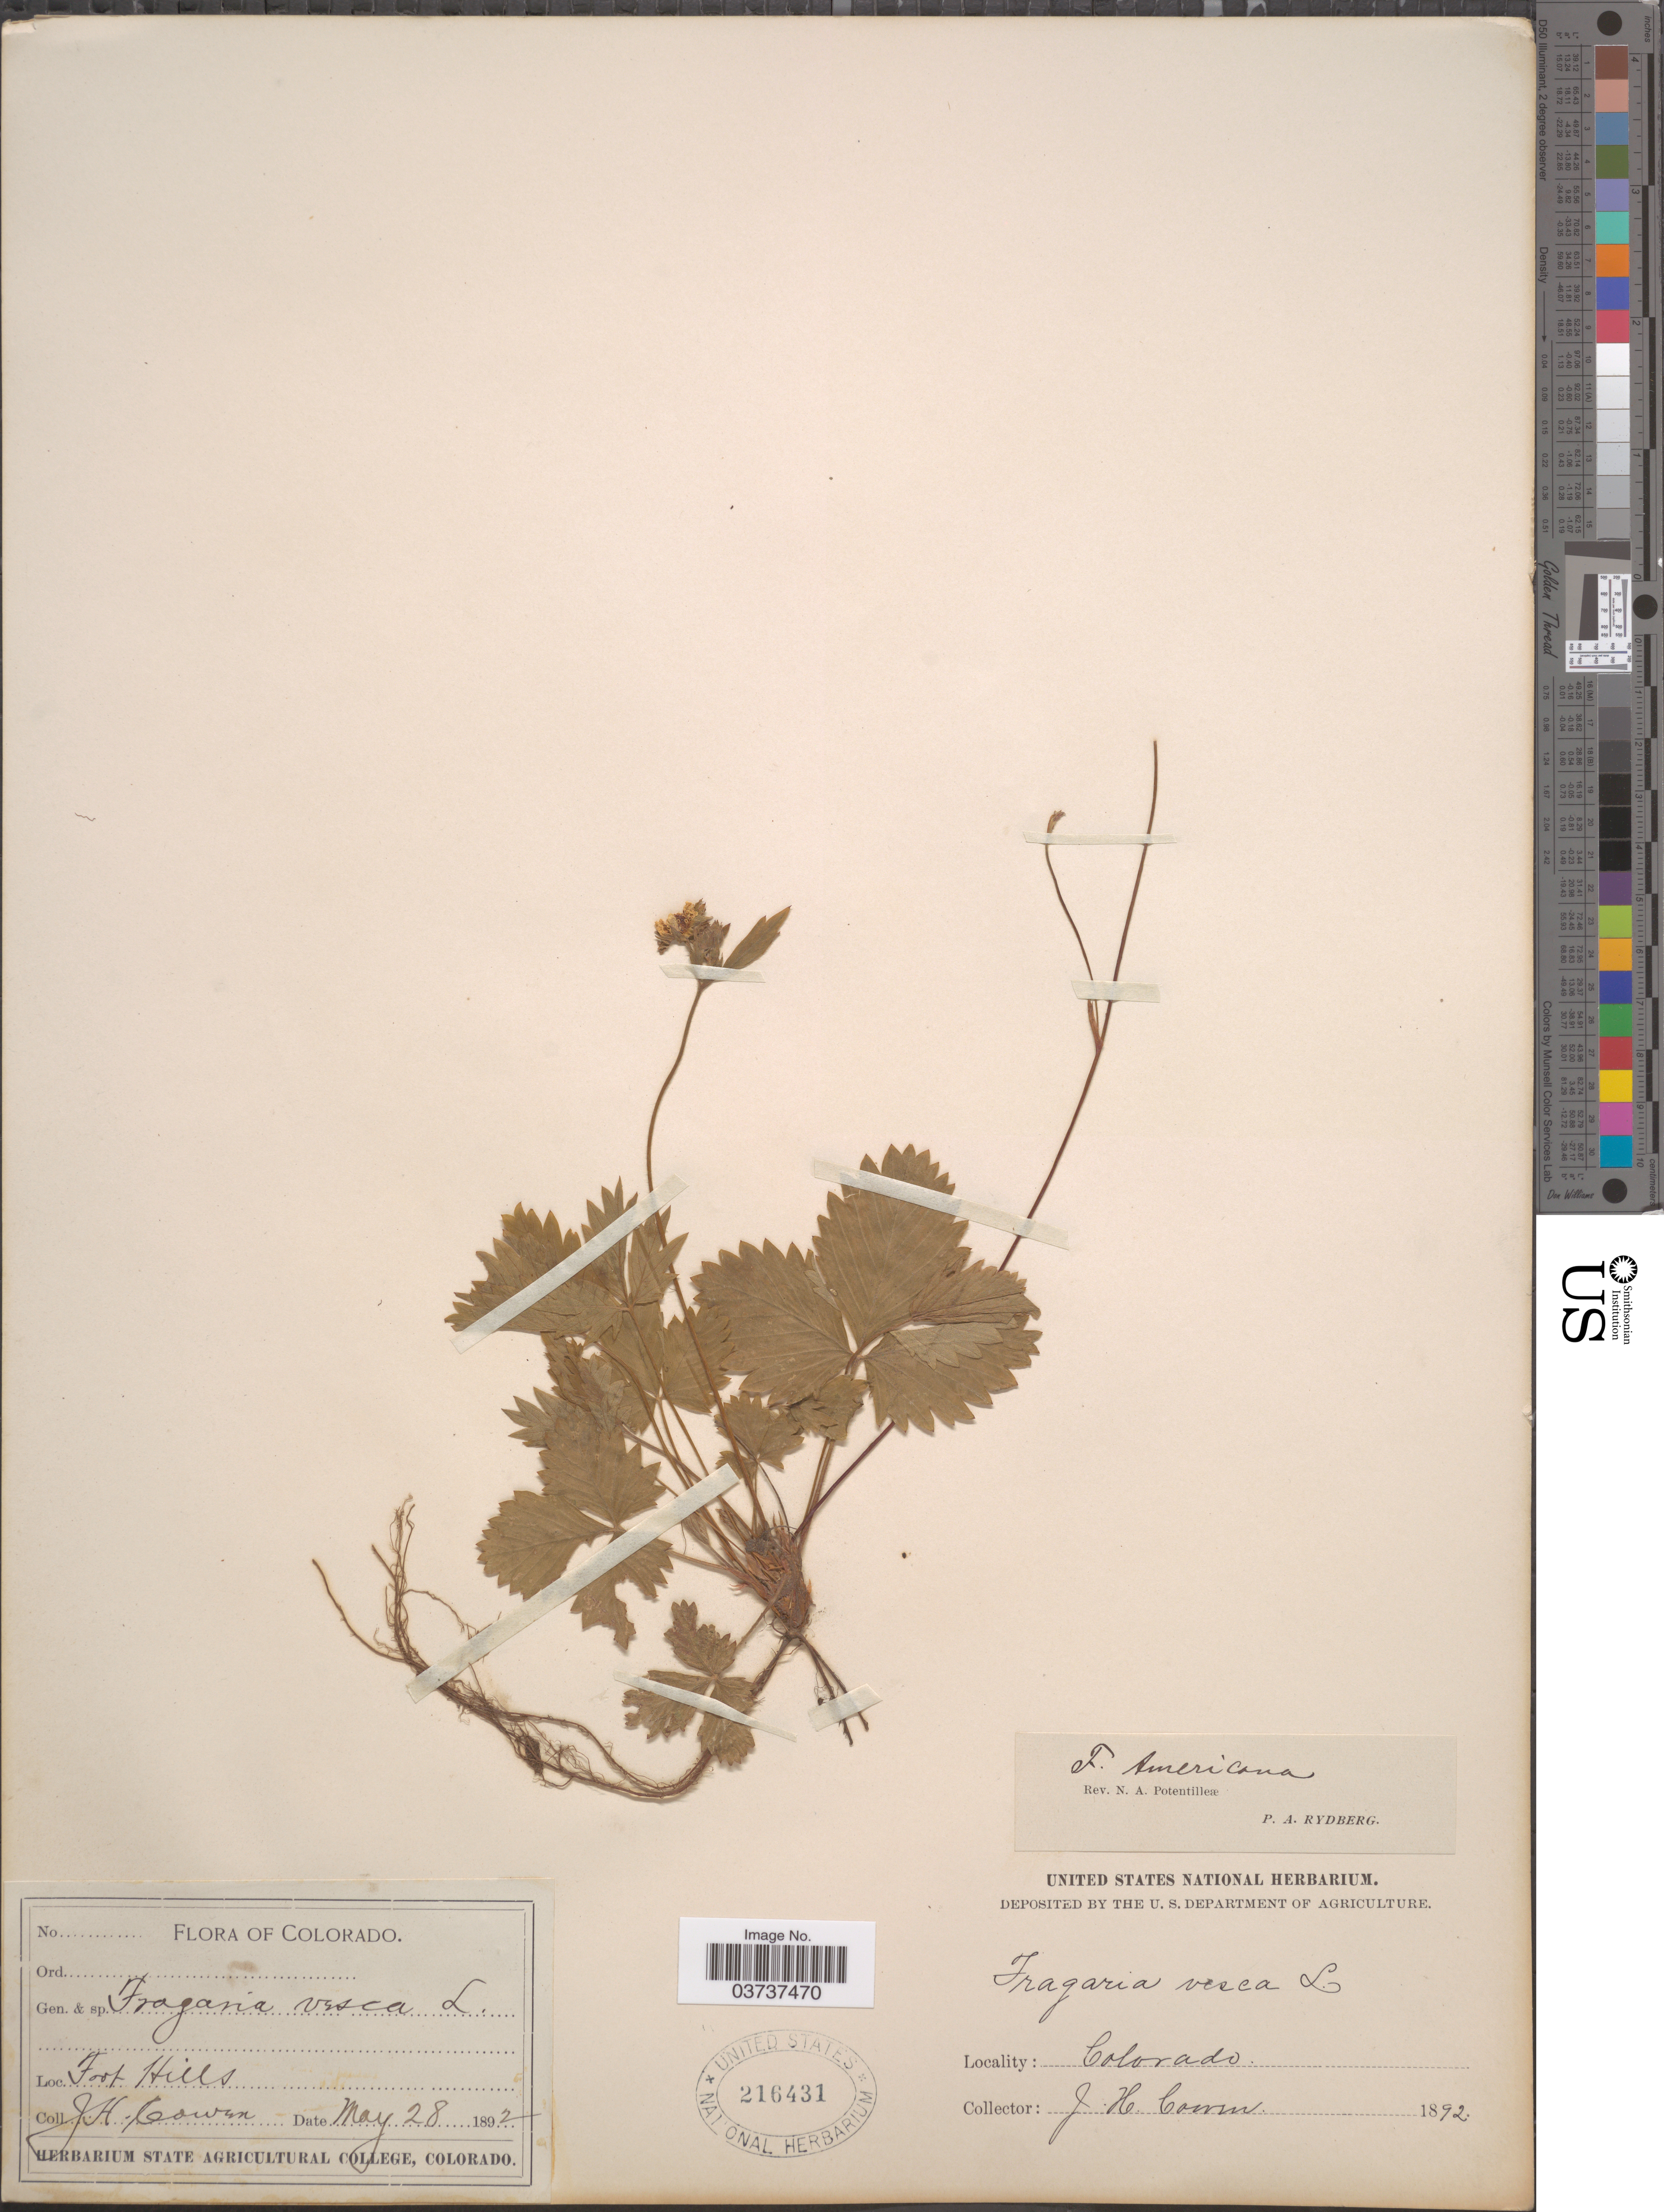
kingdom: Plantae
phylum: Tracheophyta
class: Magnoliopsida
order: Rosales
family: Rosaceae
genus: Fragaria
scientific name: Fragaria vesca subsp. bracteata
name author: L.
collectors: J. H. Cowen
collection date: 1892-05-28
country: United States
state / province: Colorado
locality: Foot Hills.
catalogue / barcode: US 216431